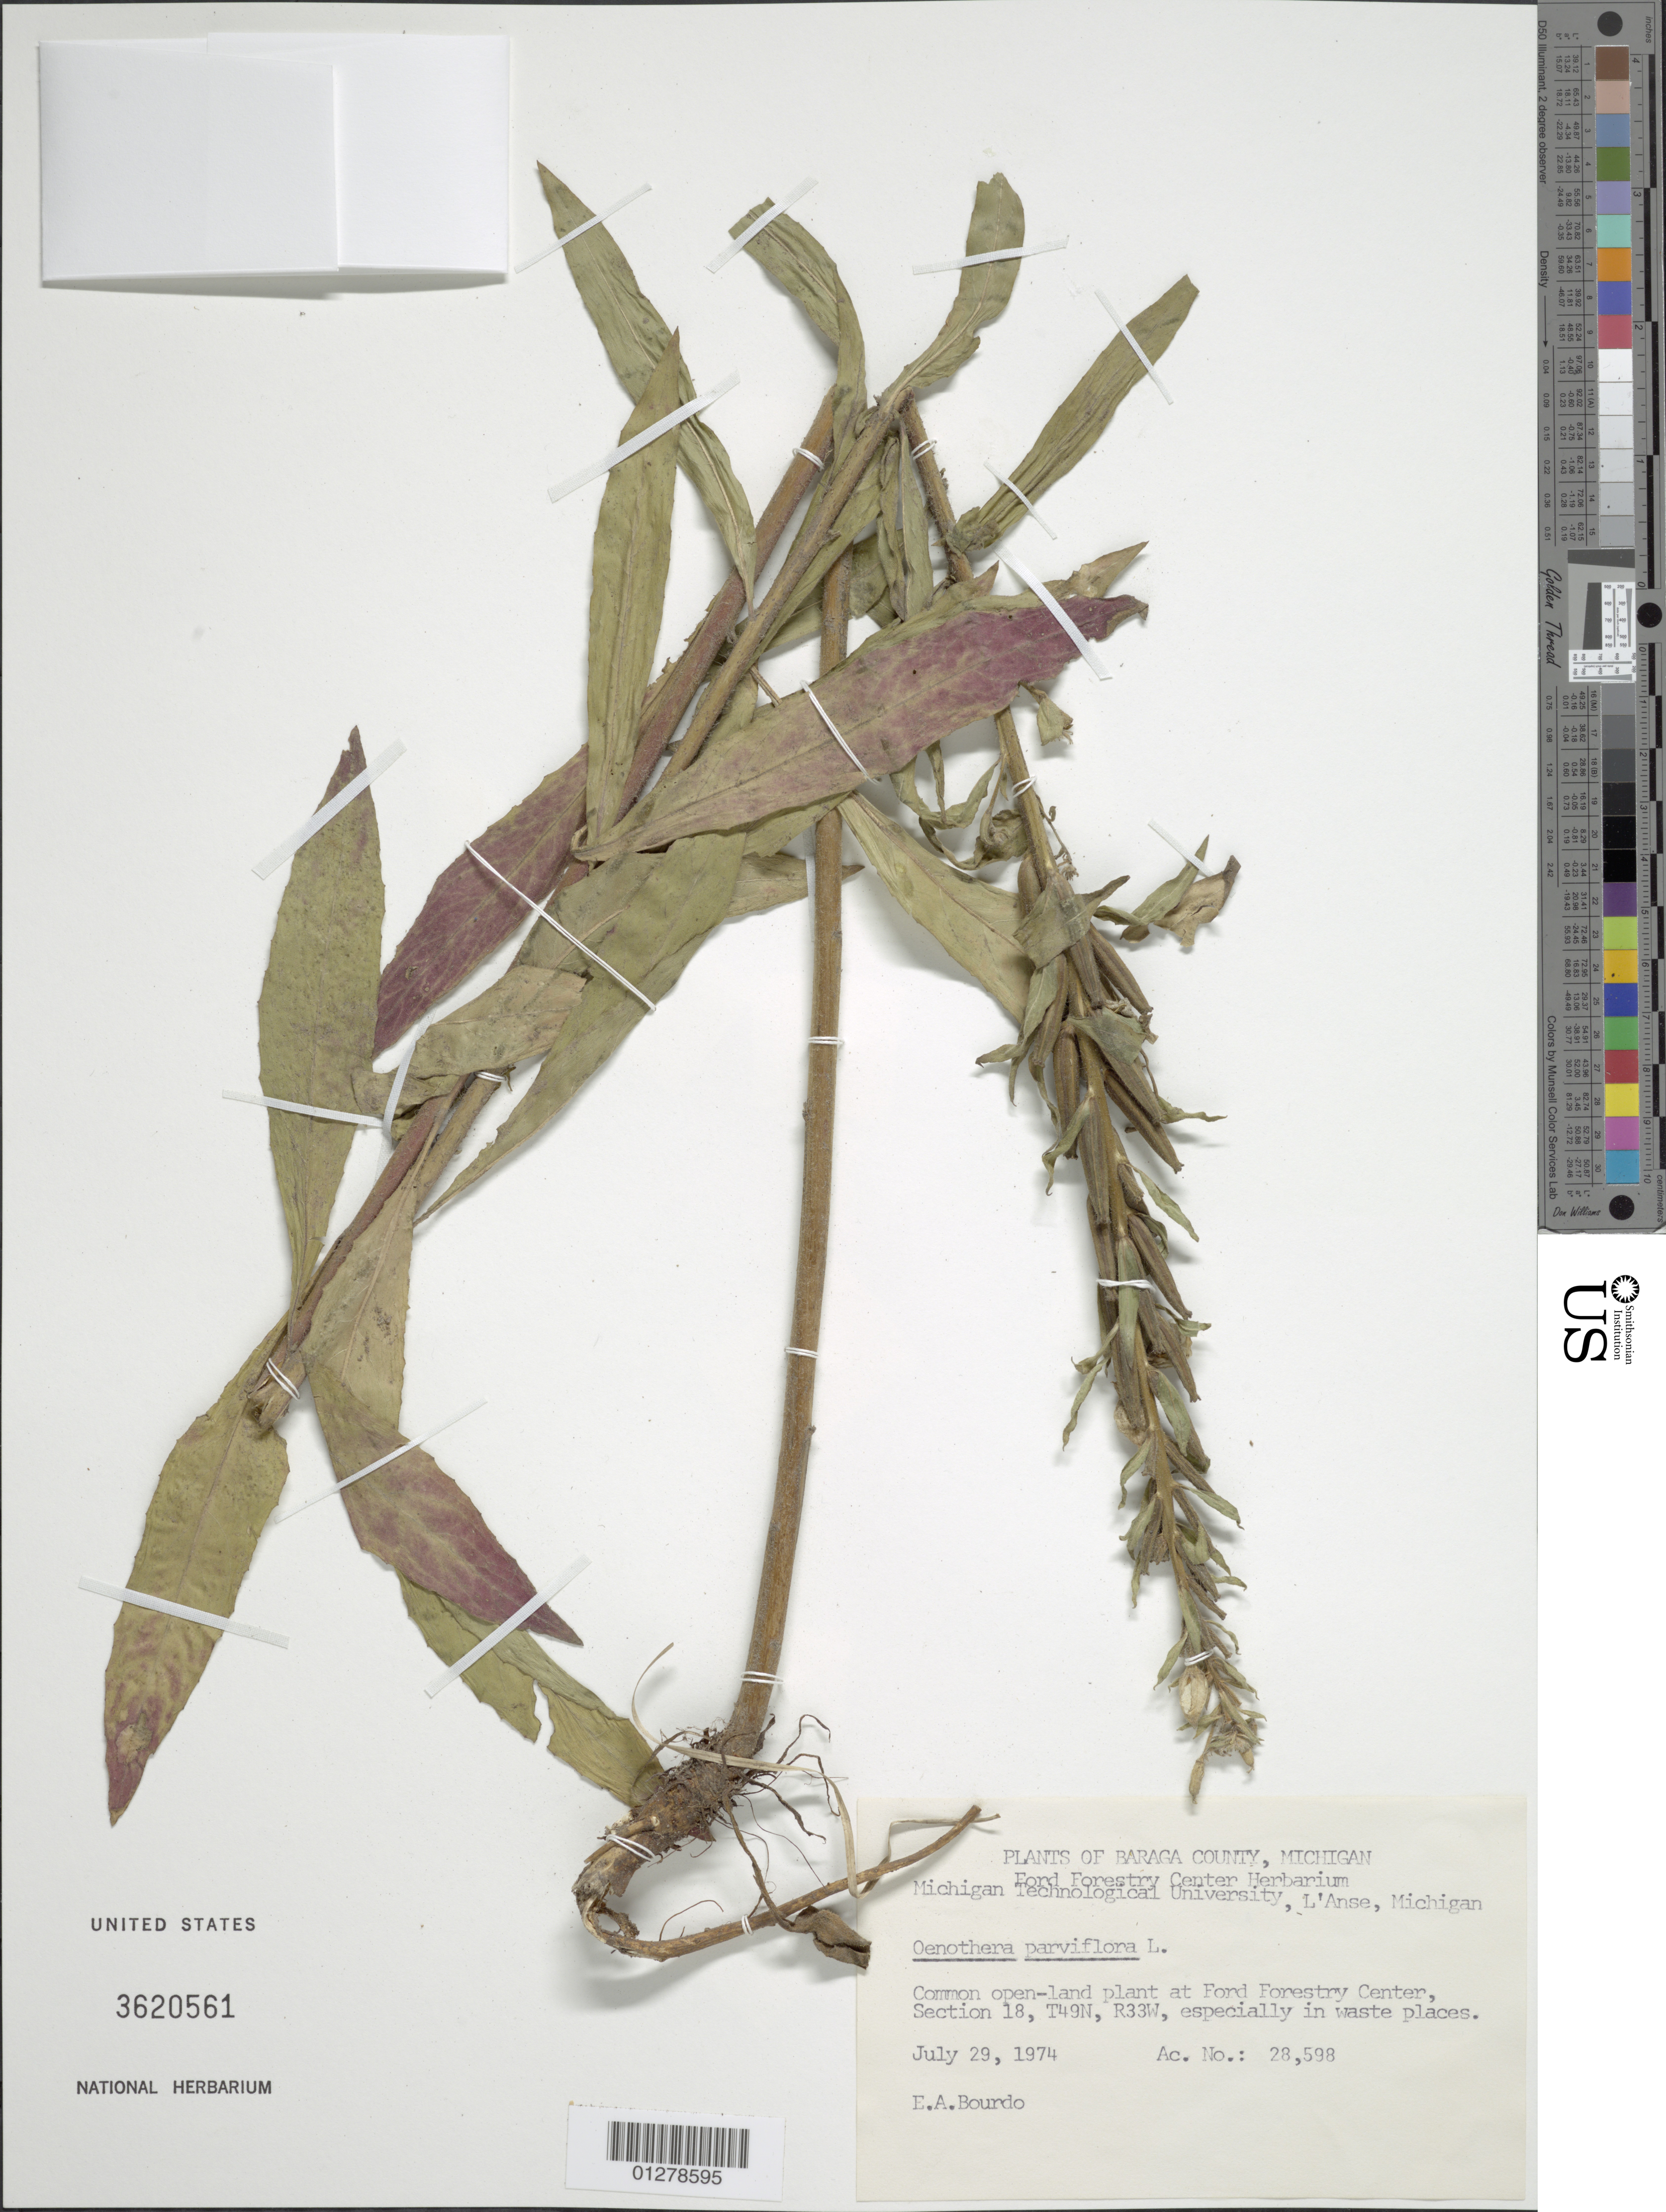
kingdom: Plantae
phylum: Tracheophyta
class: Magnoliopsida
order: Myrtales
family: Onagraceae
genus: Oenothera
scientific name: Oenothera parviflora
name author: L.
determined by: Munz, Philip A.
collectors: E. Bourdo Jr.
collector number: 28,598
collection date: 1974-07-29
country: United States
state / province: Michigan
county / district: Baraga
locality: Ford Forestry Center, Section 18, T49N R33W.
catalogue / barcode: US 3620561